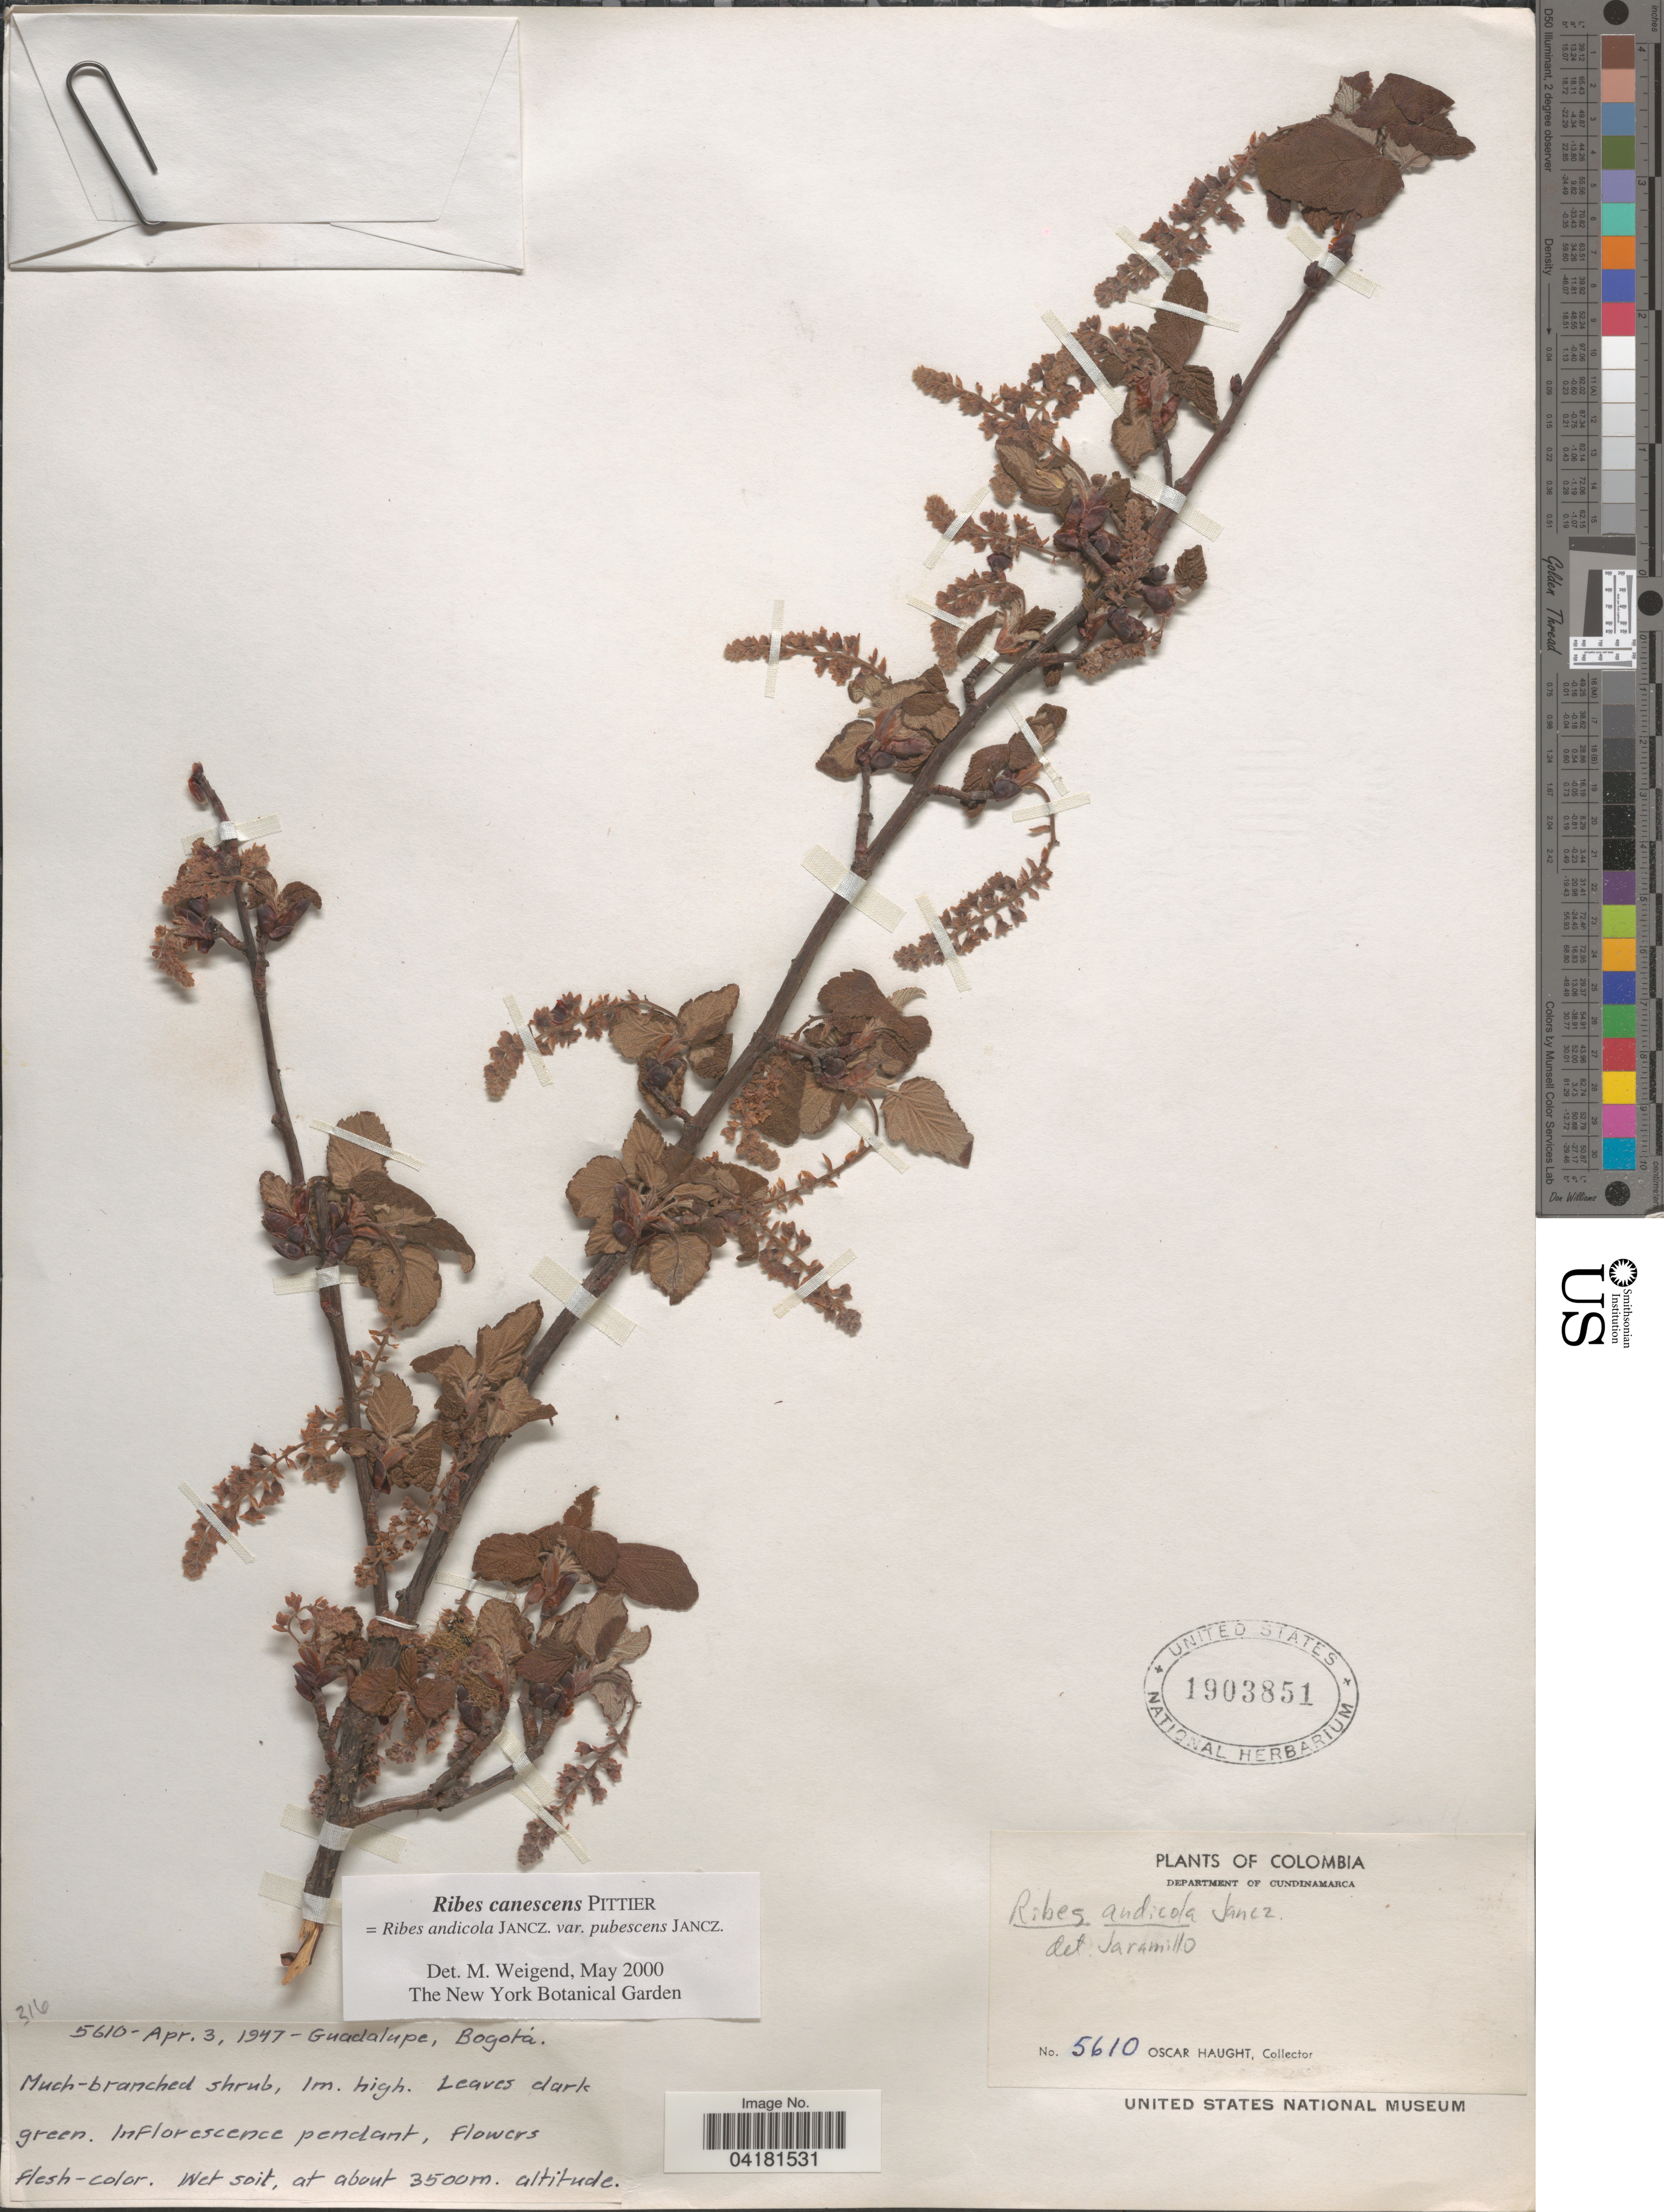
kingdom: Plantae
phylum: Tracheophyta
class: Magnoliopsida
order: Saxifragales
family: Grossulariaceae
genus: Ribes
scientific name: Ribes canescens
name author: Pittier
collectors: O. L. Haught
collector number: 5610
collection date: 1947-04-03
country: Colombia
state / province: Cundinamarca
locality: Department of Cundinamrca. Guadalupe, Bogotá.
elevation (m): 3500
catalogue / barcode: US 1903851